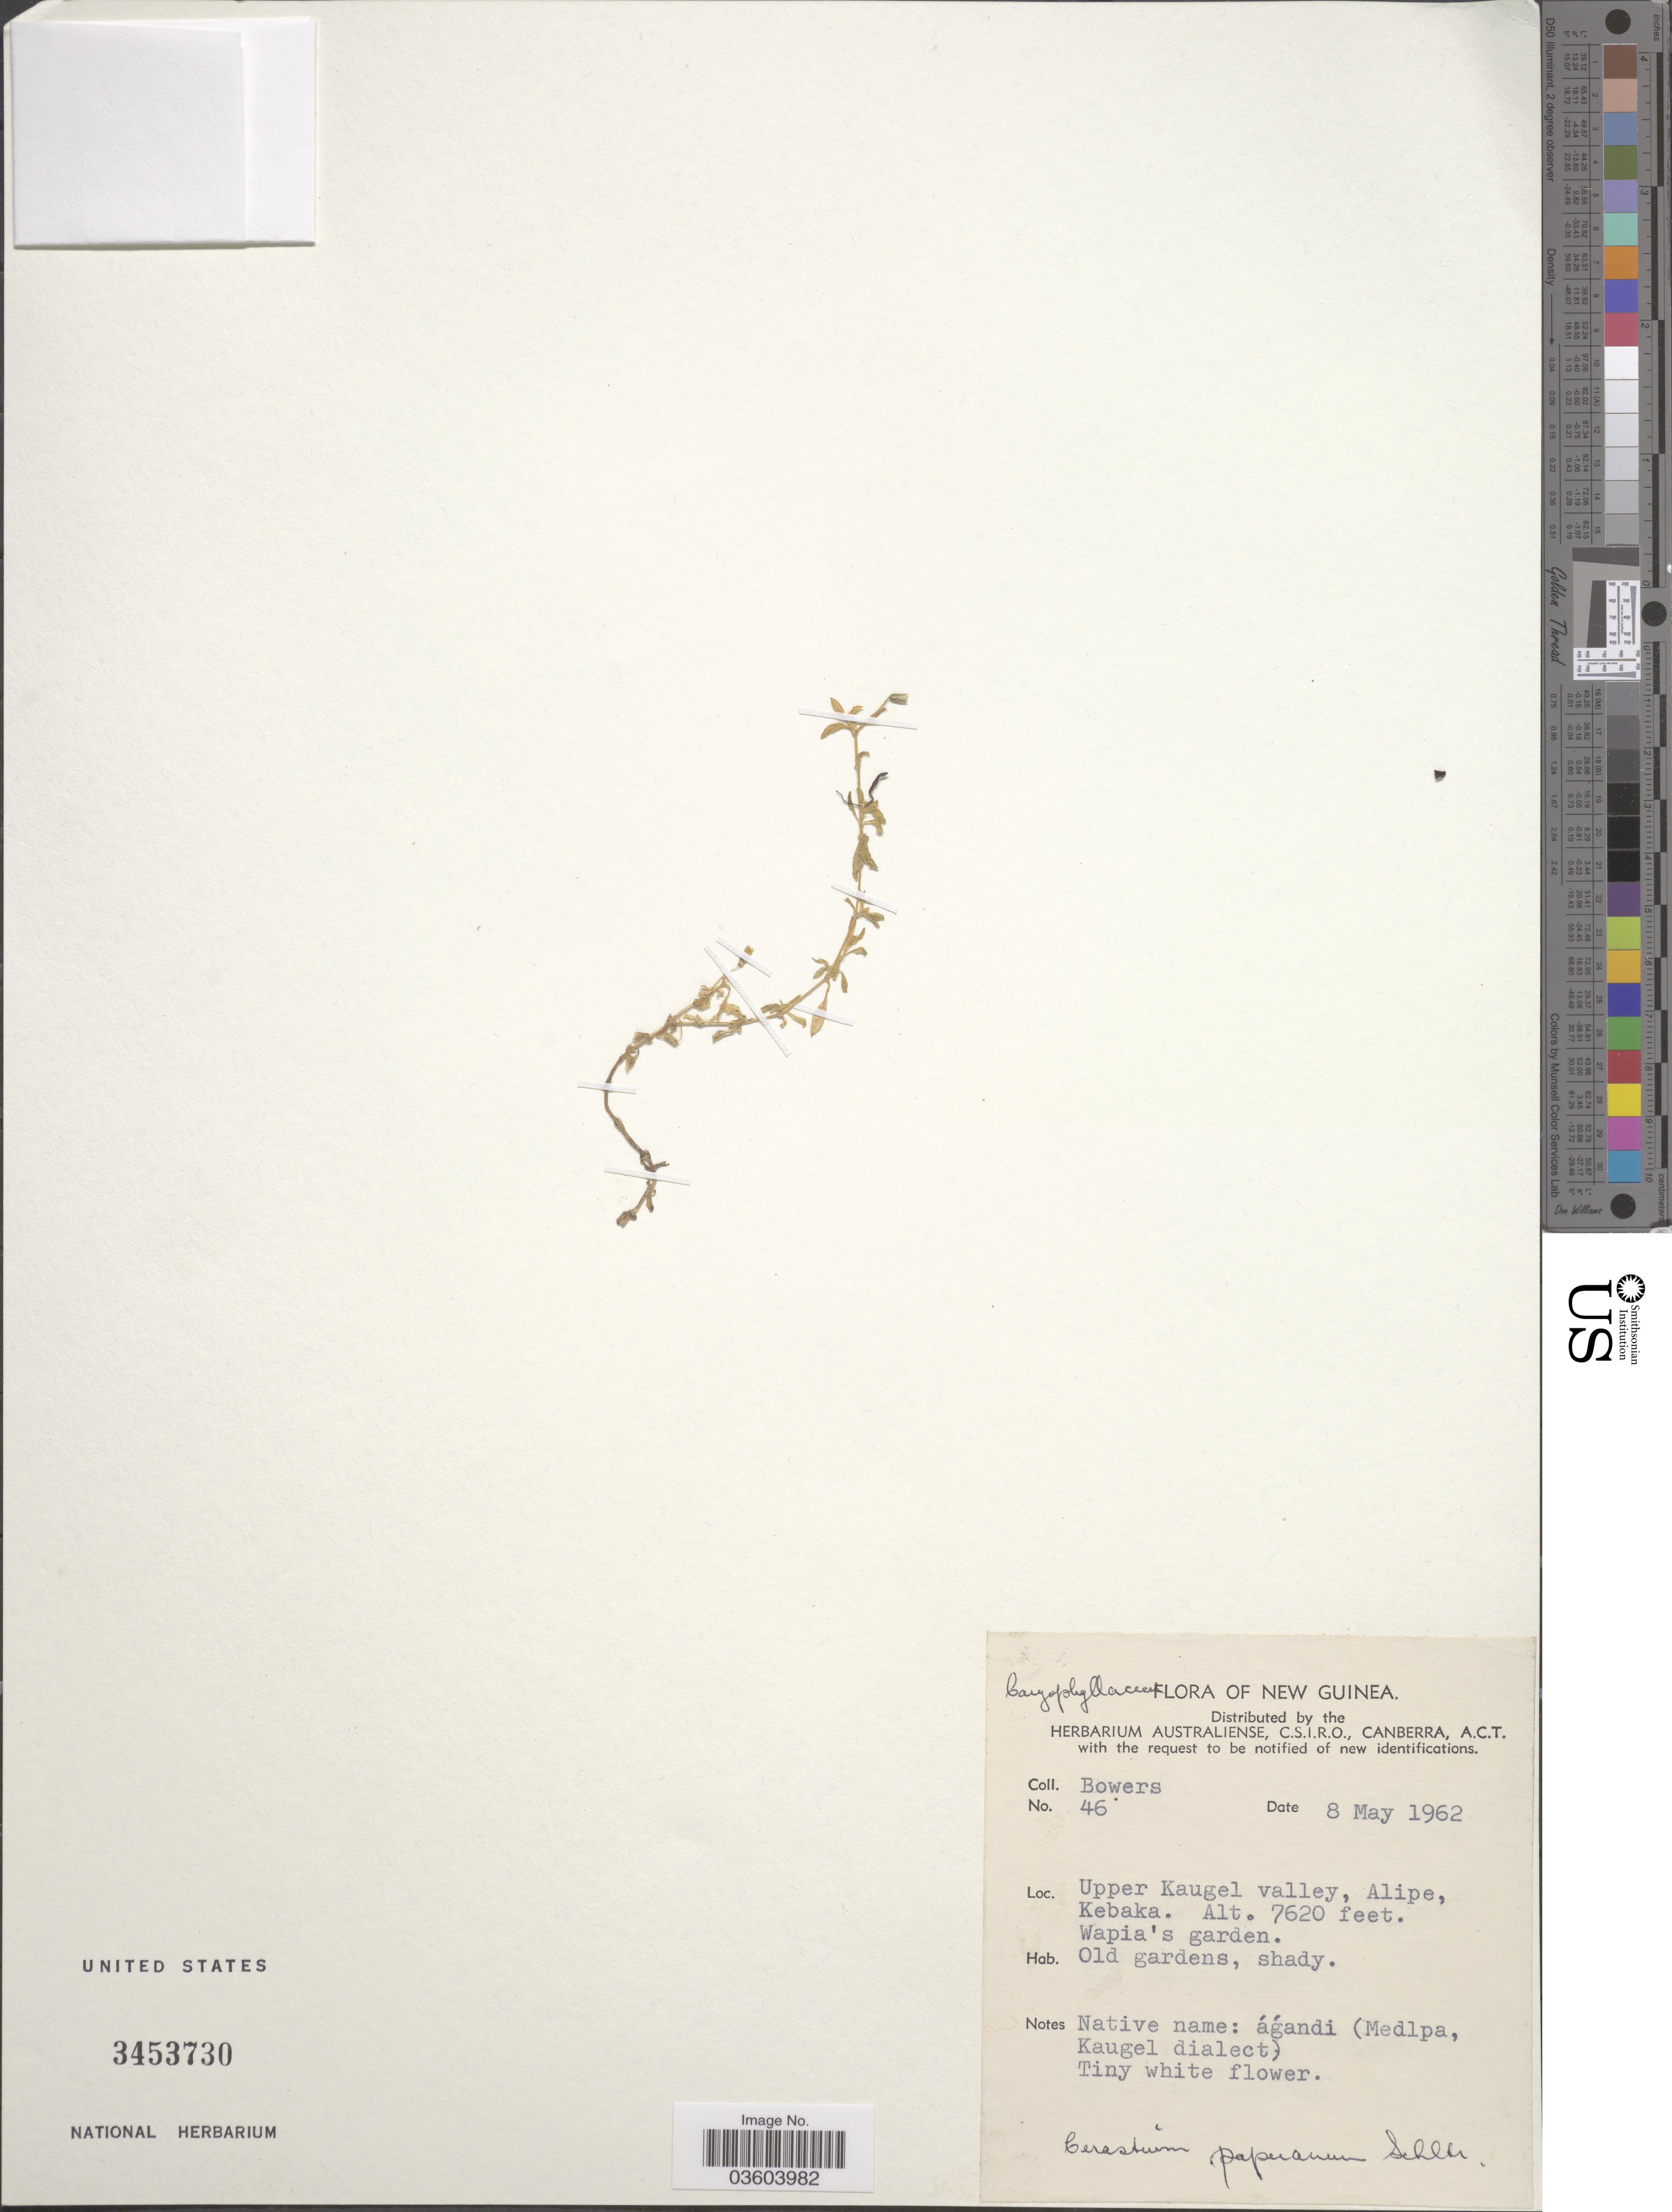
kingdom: Plantae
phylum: Tracheophyta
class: Magnoliopsida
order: Caryophyllales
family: Caryophyllaceae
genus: Cerastium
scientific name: Cerastium papuanum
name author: Schltr. ex Mattf.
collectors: -. Bowers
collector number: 46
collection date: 1962-05-08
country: Papua New Guinea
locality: New Guinea. Upper Kaugel valley, Alipe, Kebaka. Wapia's garden.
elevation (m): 2323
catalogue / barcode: US 3453730